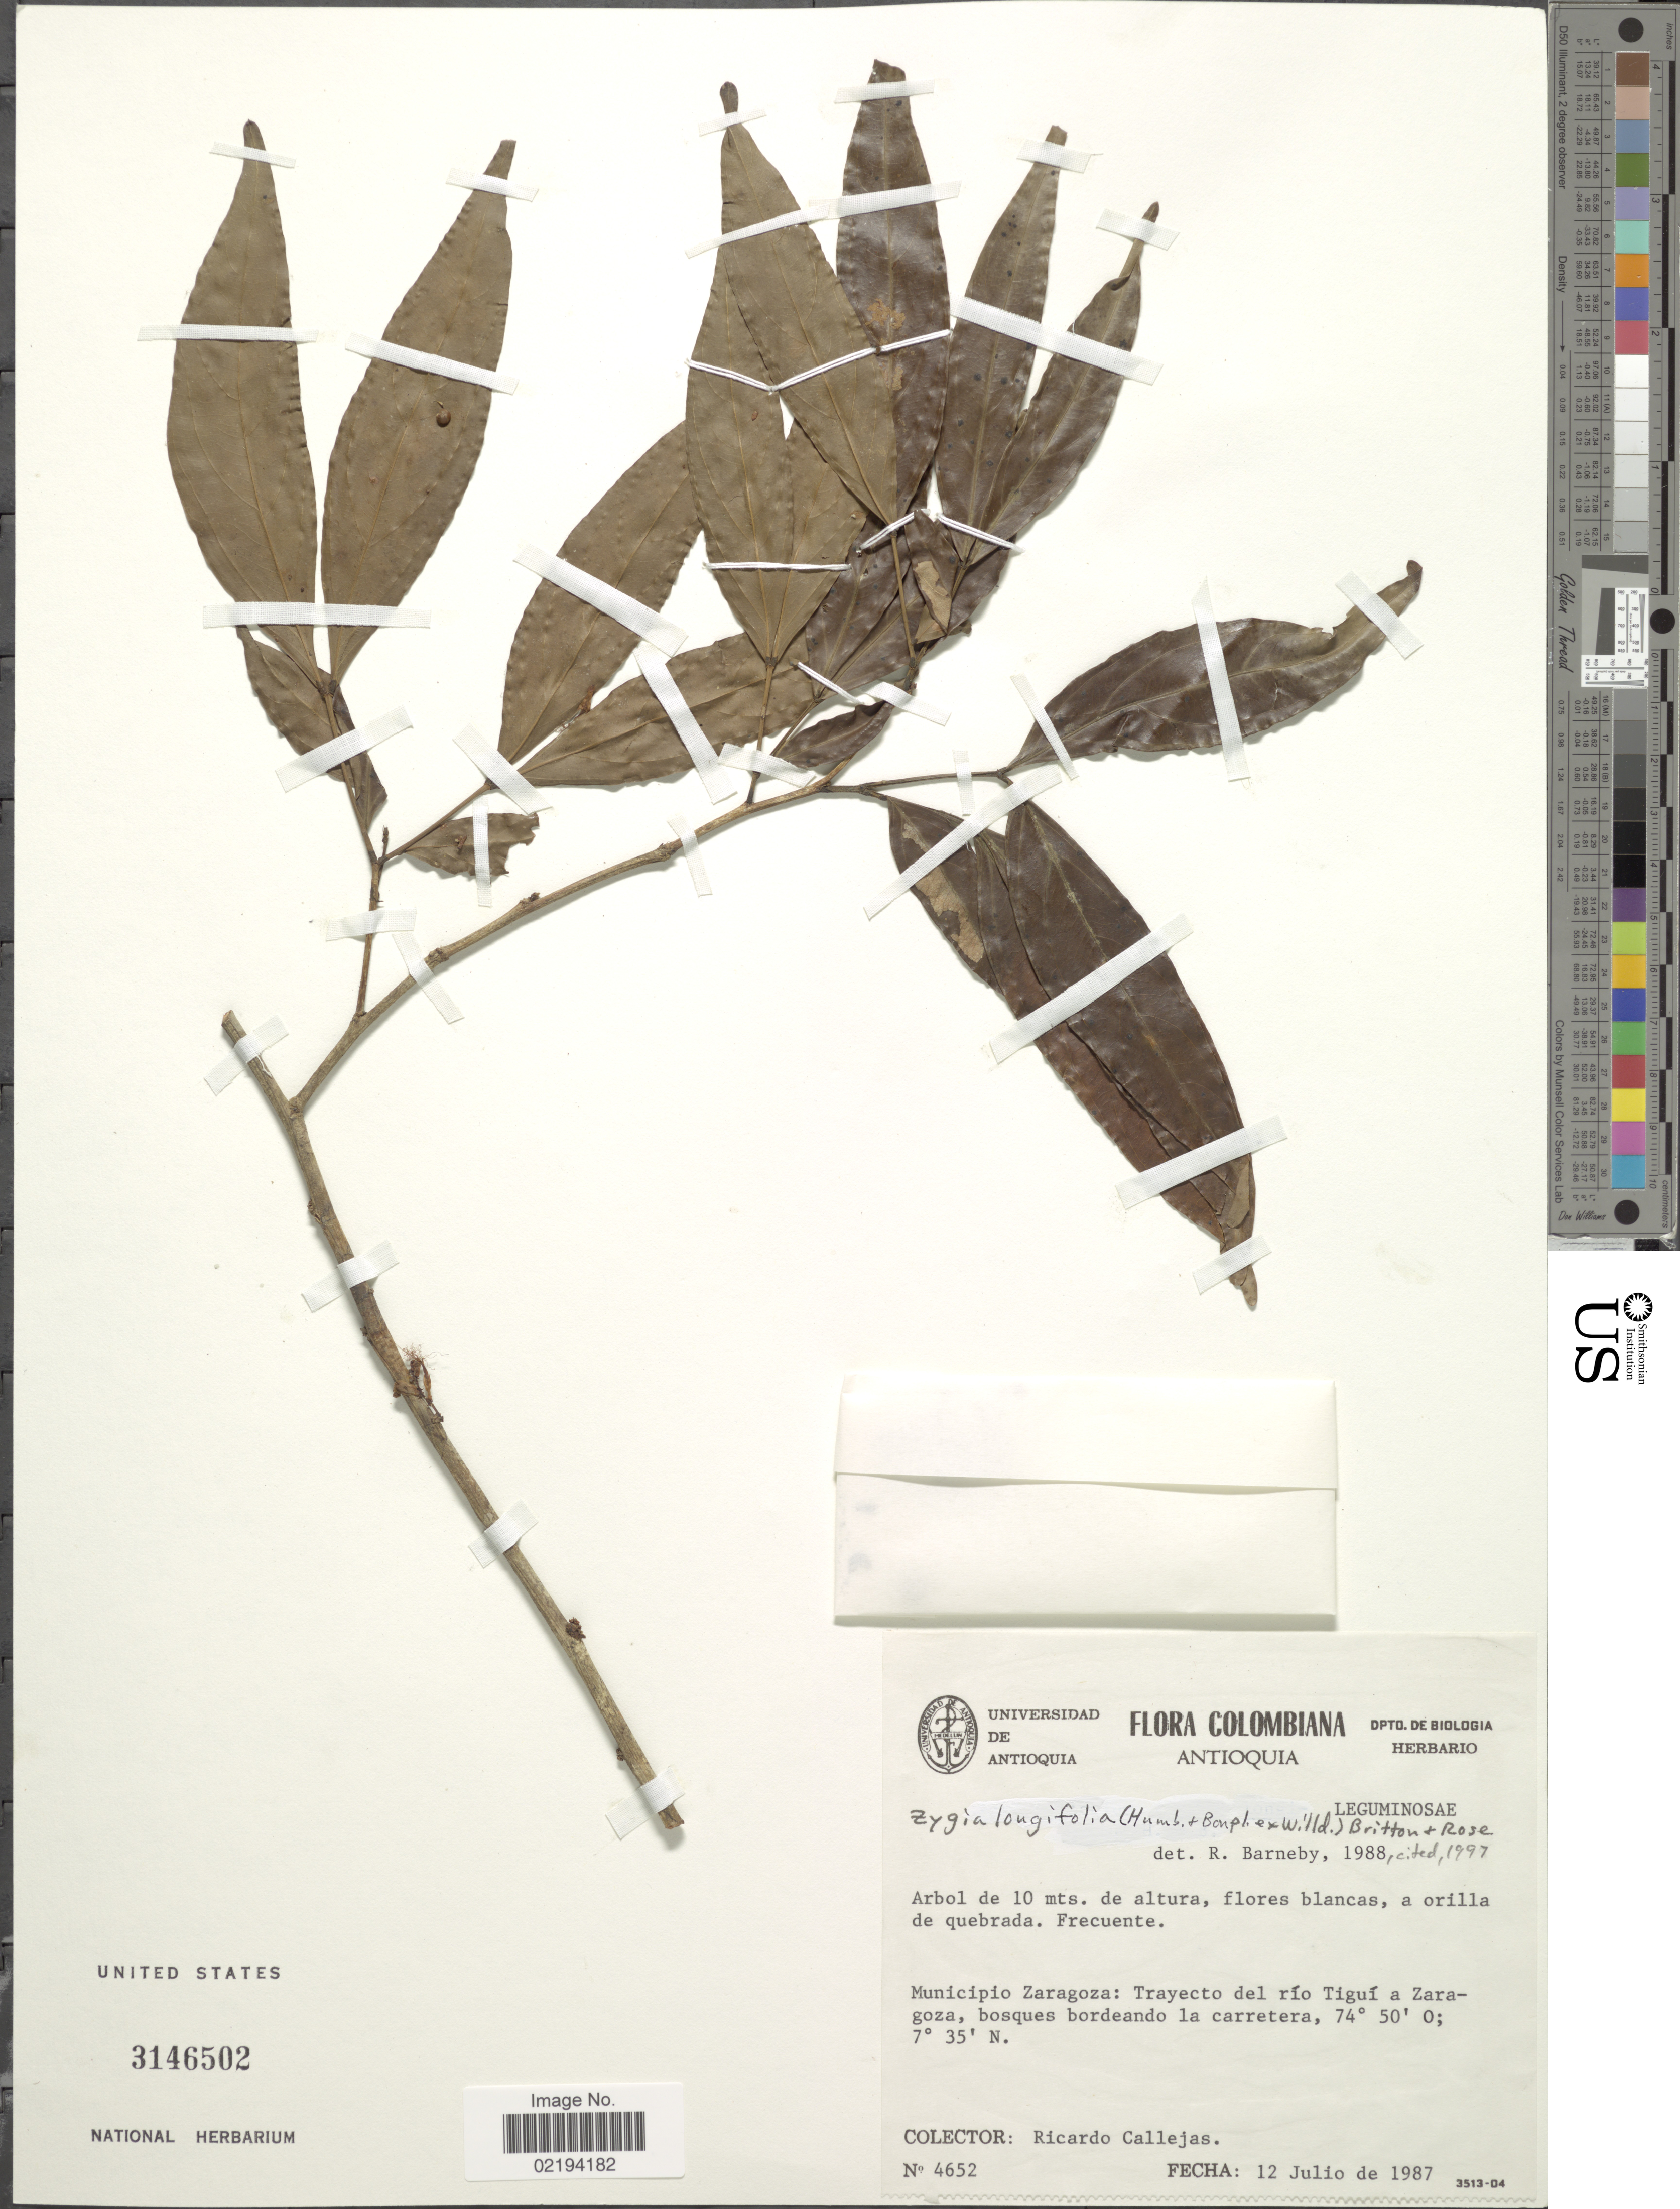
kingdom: Plantae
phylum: Tracheophyta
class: Magnoliopsida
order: Fabales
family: Fabaceae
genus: Zygia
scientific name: Zygia longifolia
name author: (Willd.) Britton & Rose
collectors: R. Callejas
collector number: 4652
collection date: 1987-07-12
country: Colombia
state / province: Antioquia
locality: Municipio Zaragoza: Trayecto del río Tiguí a Zaragoza, bosques bordeando la carretera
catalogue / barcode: US 3146502